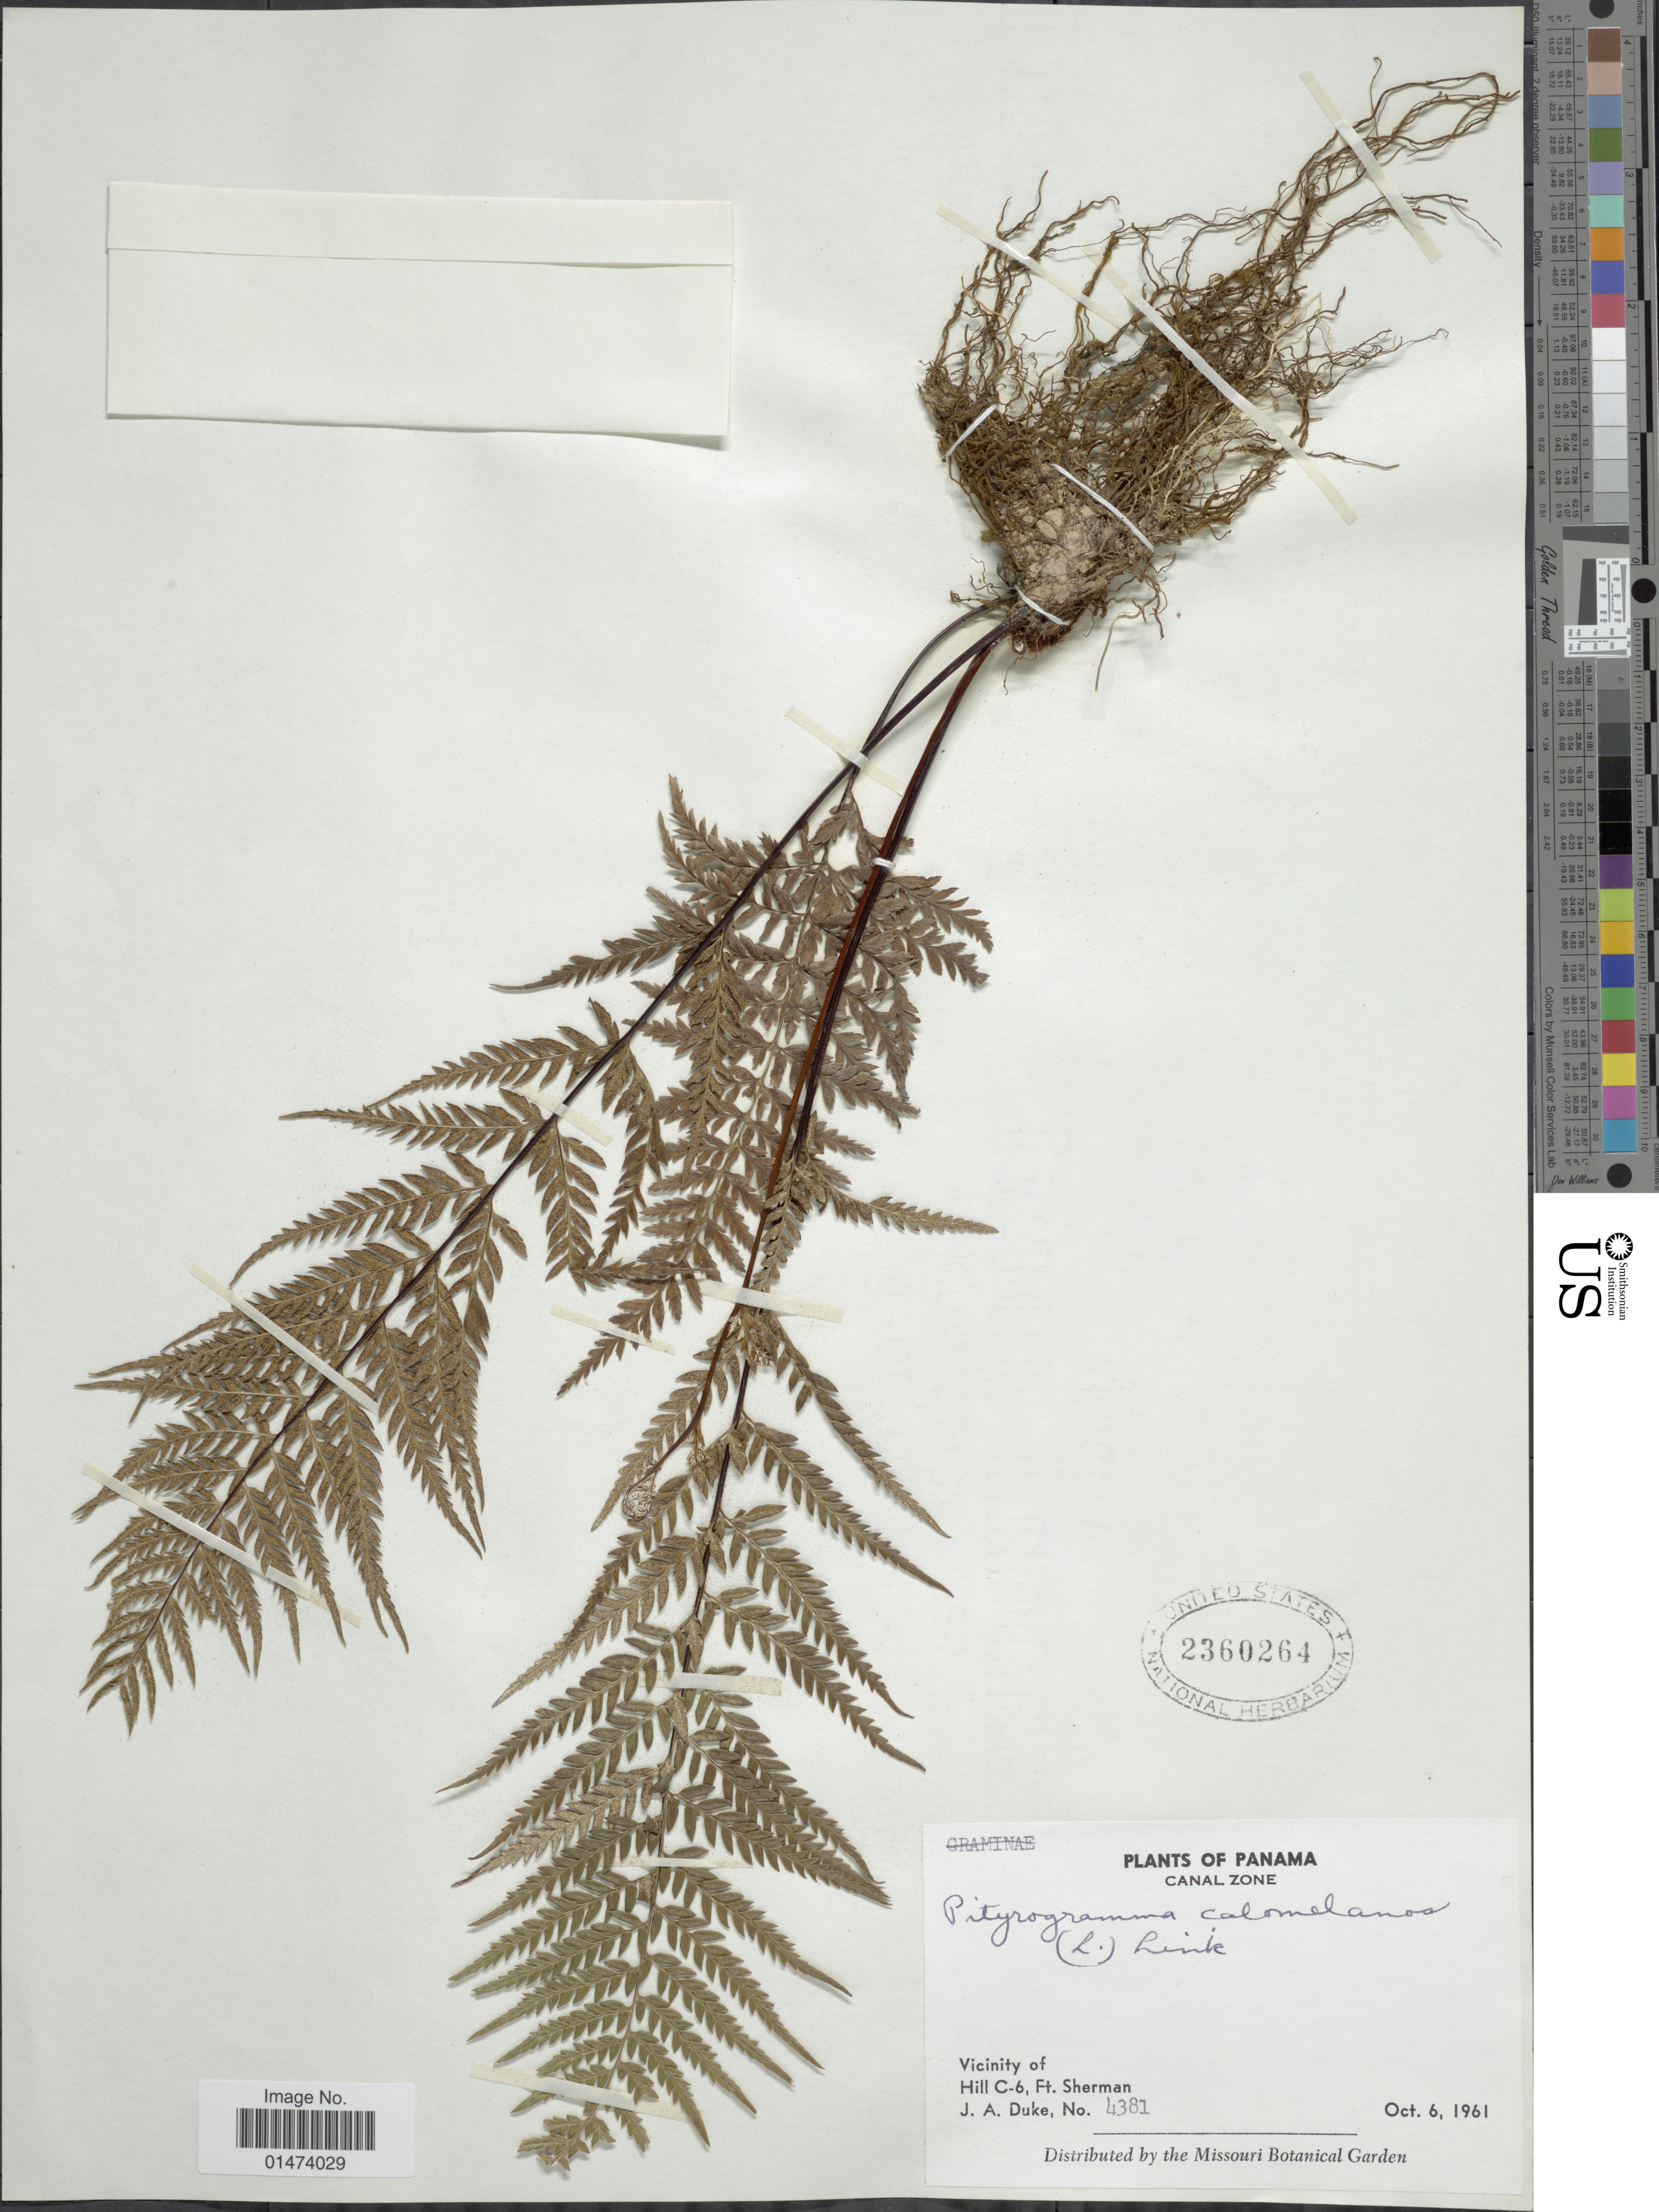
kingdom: Plantae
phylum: Tracheophyta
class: Polypodiopsida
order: Polypodiales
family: Pteridaceae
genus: Pityrogramma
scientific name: Pityrogramma calomelanos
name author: (L.) Link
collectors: J. A. Duke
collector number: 4381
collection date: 1961-10-03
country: Panama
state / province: Colón / Panamá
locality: Vicinity of Hill c-6, ft. Sherman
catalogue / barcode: US 2360264